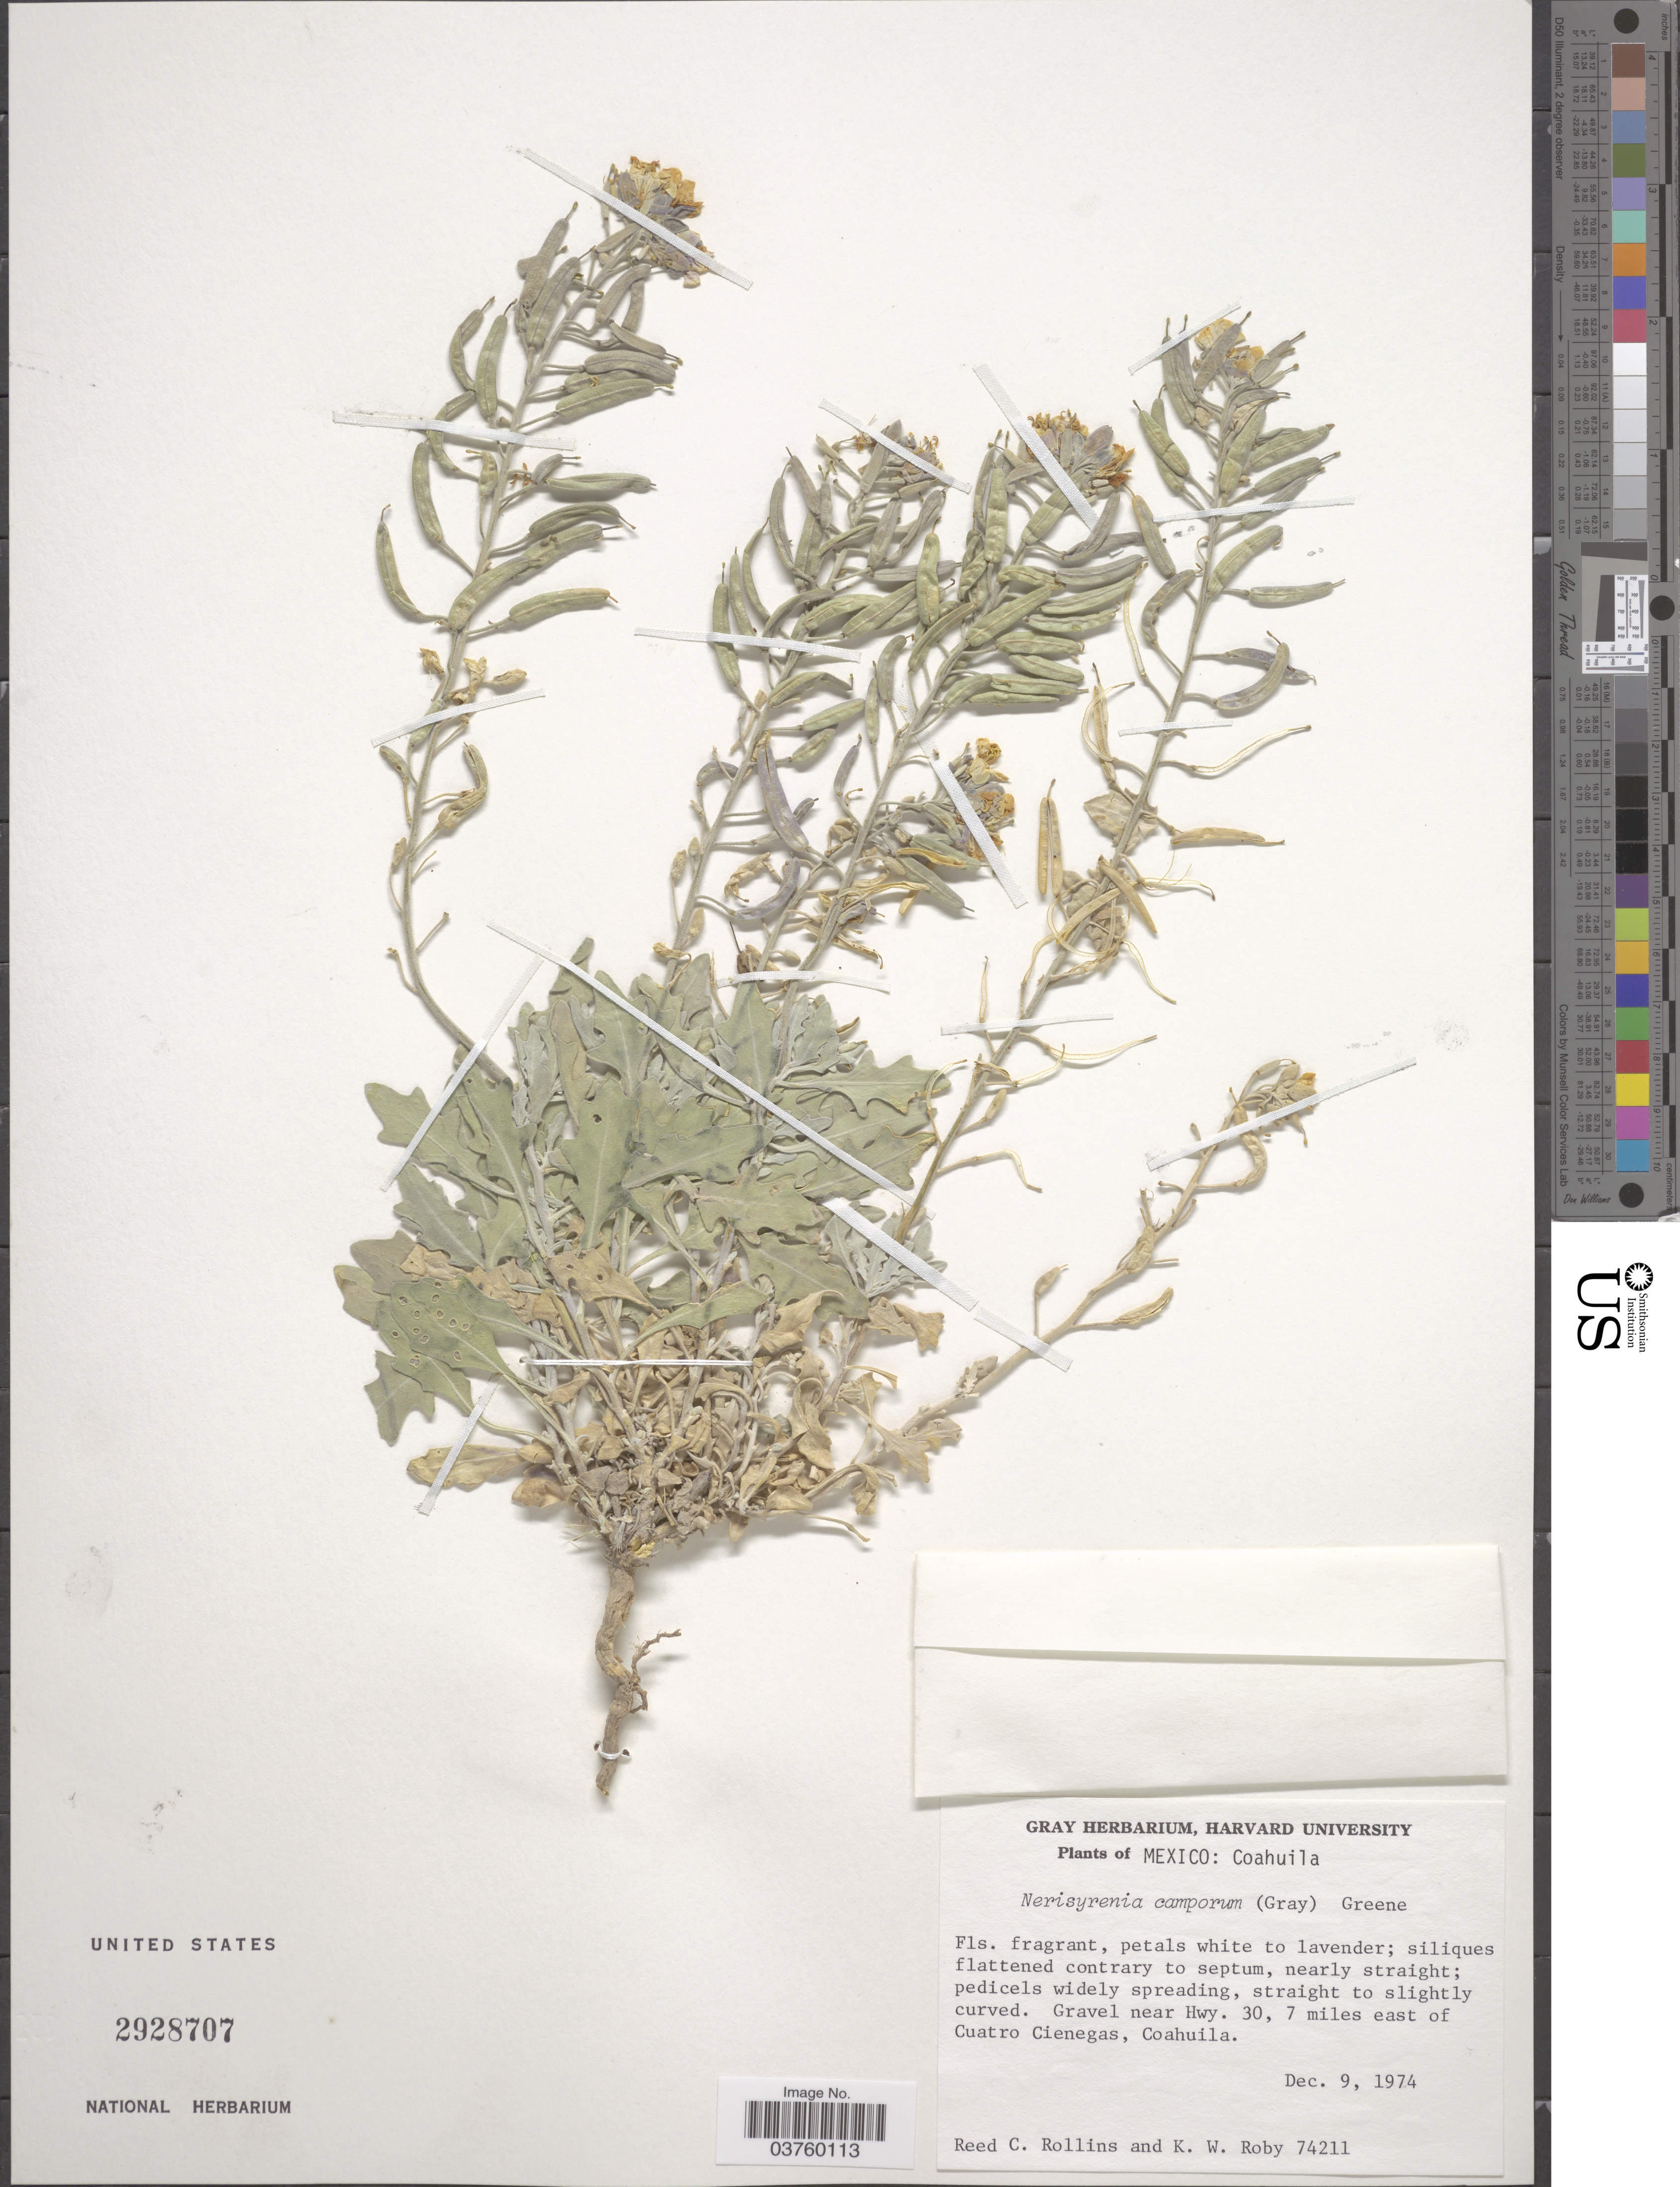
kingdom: Plantae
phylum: Tracheophyta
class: Magnoliopsida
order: Brassicales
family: Brassicaceae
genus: Nerisyrenia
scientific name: Nerisyrenia camporum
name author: (A. Gray) Greene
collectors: R. C. Rollins & K. W. Roby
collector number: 74211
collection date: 1974-12-09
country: Mexico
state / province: Coahuila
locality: Gravel near Hwy. 30, 7 miles east of Cuatro Cienegas.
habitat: gravel near highway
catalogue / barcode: US 2928707